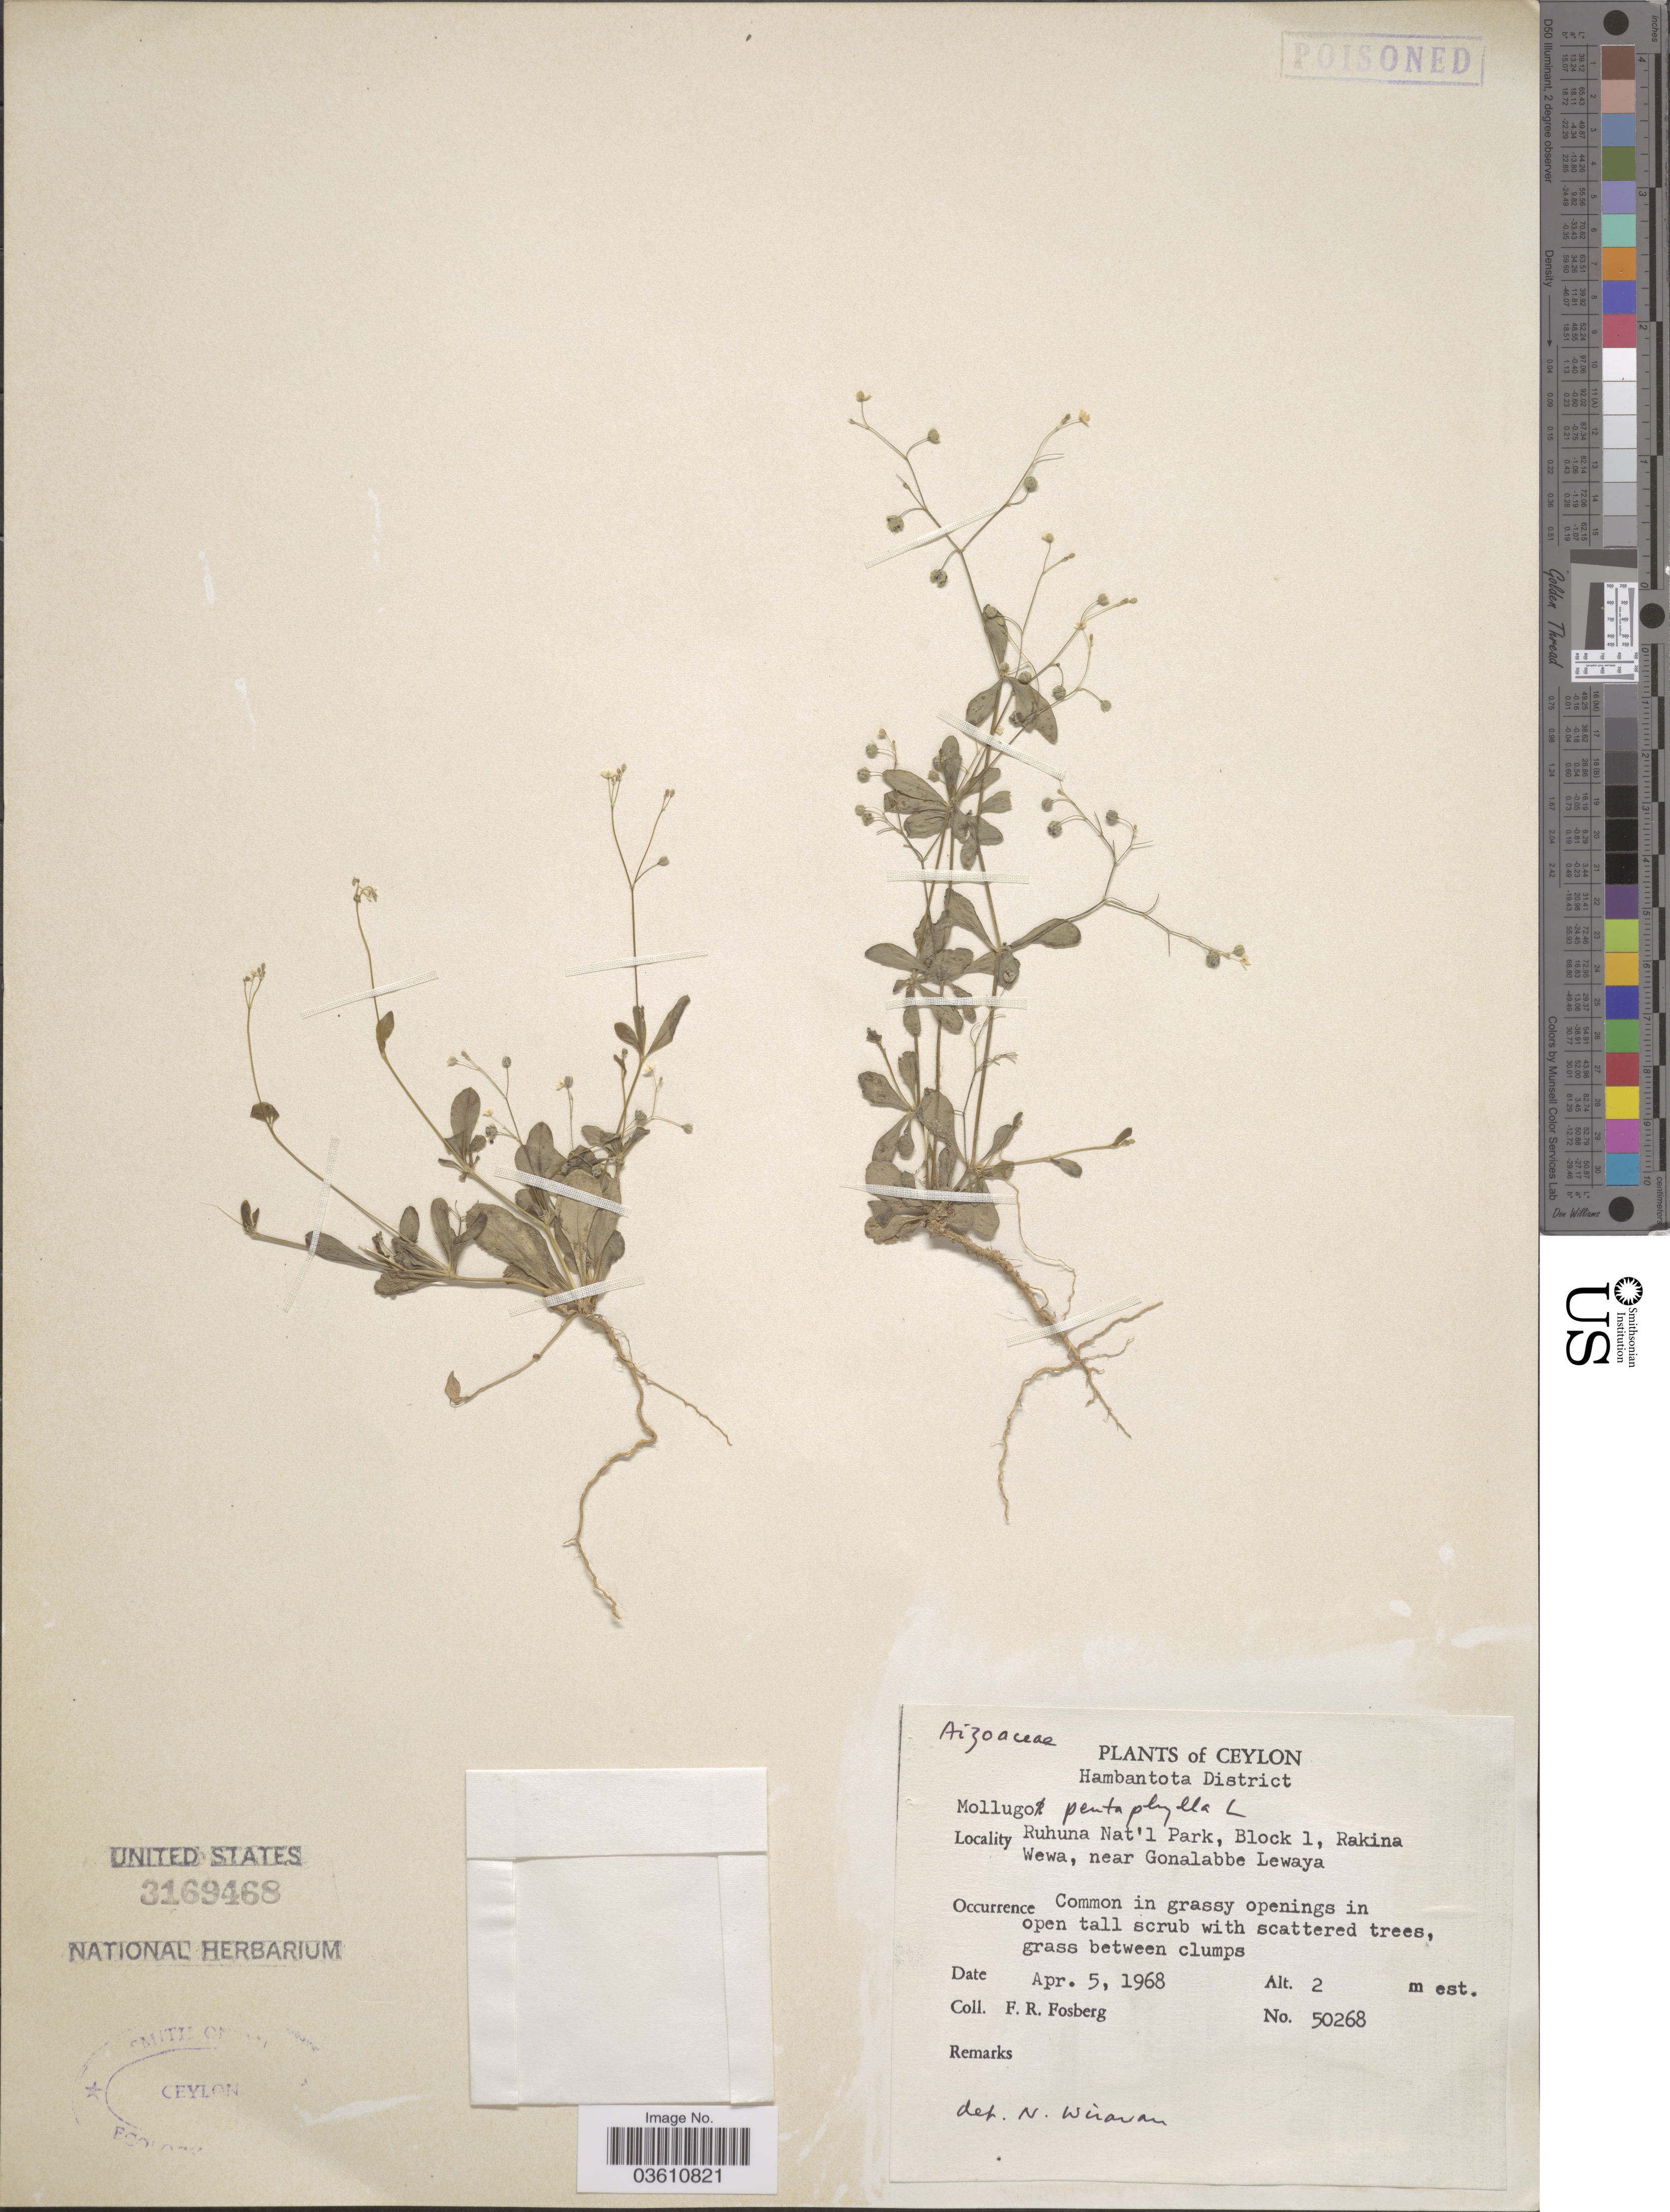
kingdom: Plantae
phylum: Tracheophyta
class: Magnoliopsida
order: Caryophyllales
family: Molluginaceae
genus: Trigastrotheca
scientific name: Trigastrotheca pentaphylla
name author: (L.) Thulin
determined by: Strong, Mark T., (BOT), Smithsonian Institution - National Museum of Natural History (UNITED STATES)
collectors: F. R. Fosberg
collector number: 50268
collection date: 1968-04-05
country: Sri Lanka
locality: Ceylon. Hambantota District. Ruhuna Nat'l Park, Block 1, Rakina Wewa, near Gonalabbe Lewaya.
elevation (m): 2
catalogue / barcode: US 3169468